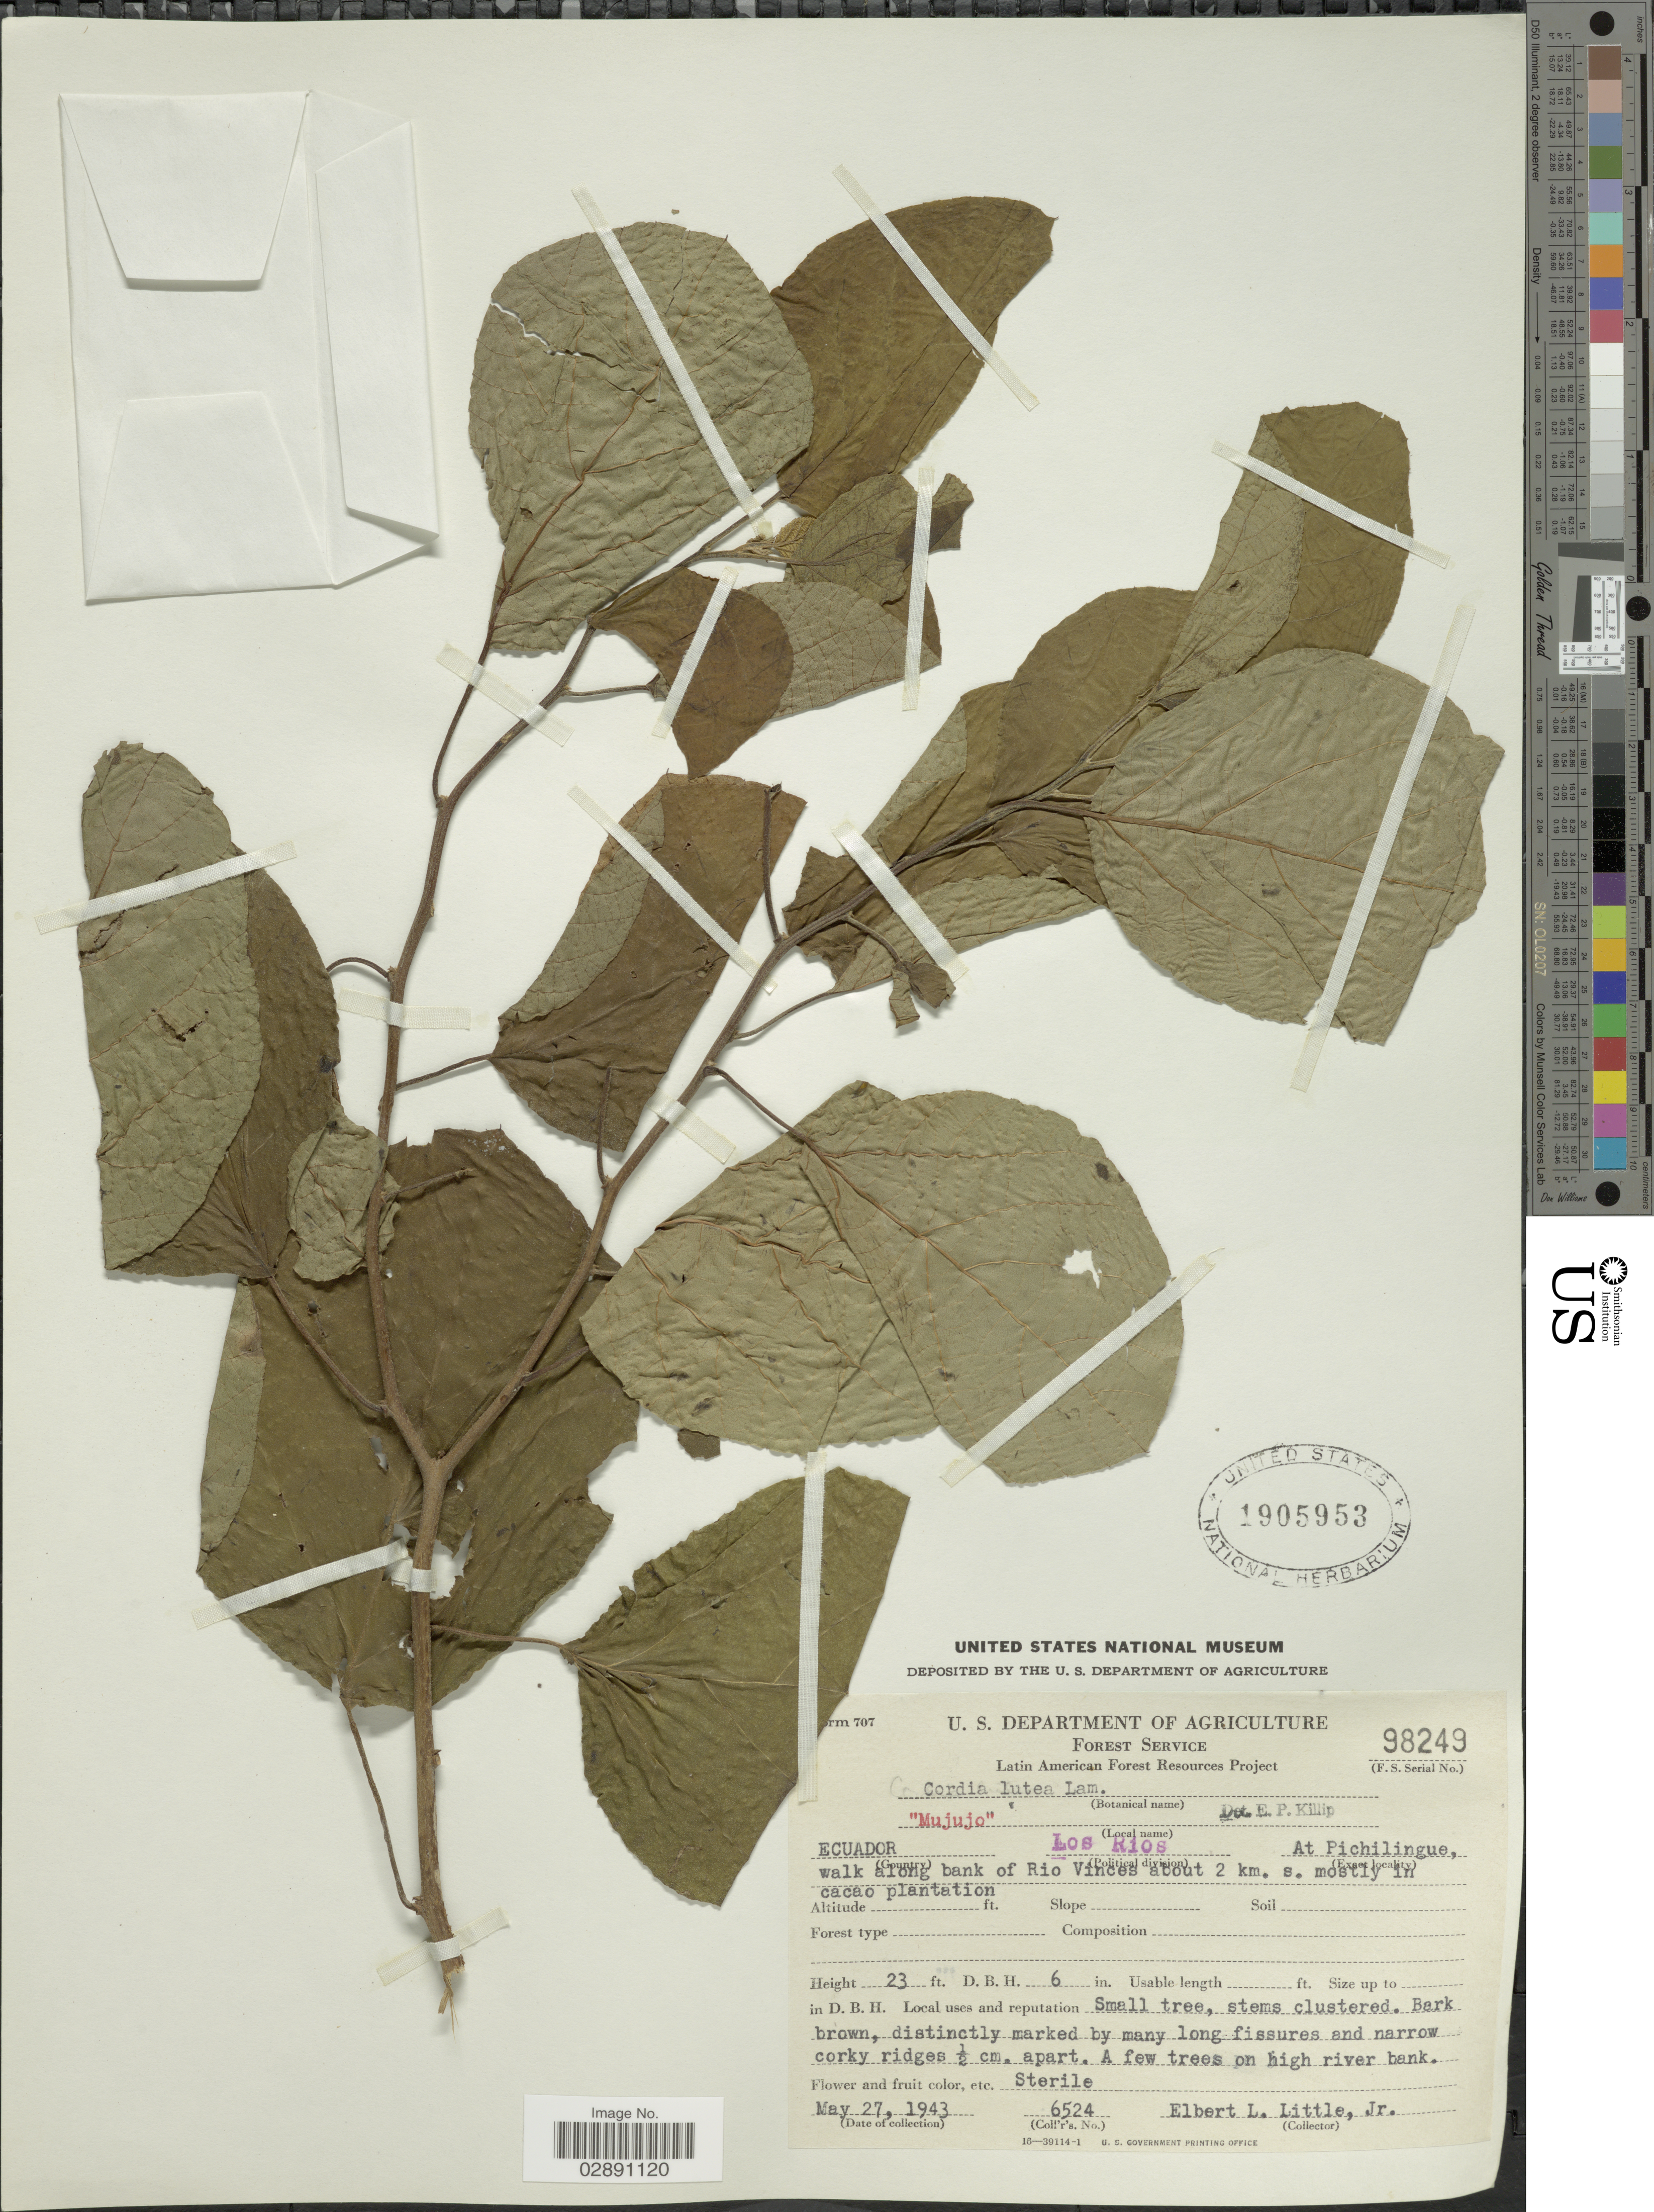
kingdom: Plantae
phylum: Tracheophyta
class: Magnoliopsida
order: Boraginales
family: Cordiaceae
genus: Cordia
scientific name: Cordia lutea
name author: Lam.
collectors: E. L. Little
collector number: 6524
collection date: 1943-05-27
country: Ecuador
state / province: Los Ríos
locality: Pichilingue, walk along bank of Rio Vinces about 2 km. s. mostly in cacao plantation.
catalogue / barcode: US 1905953